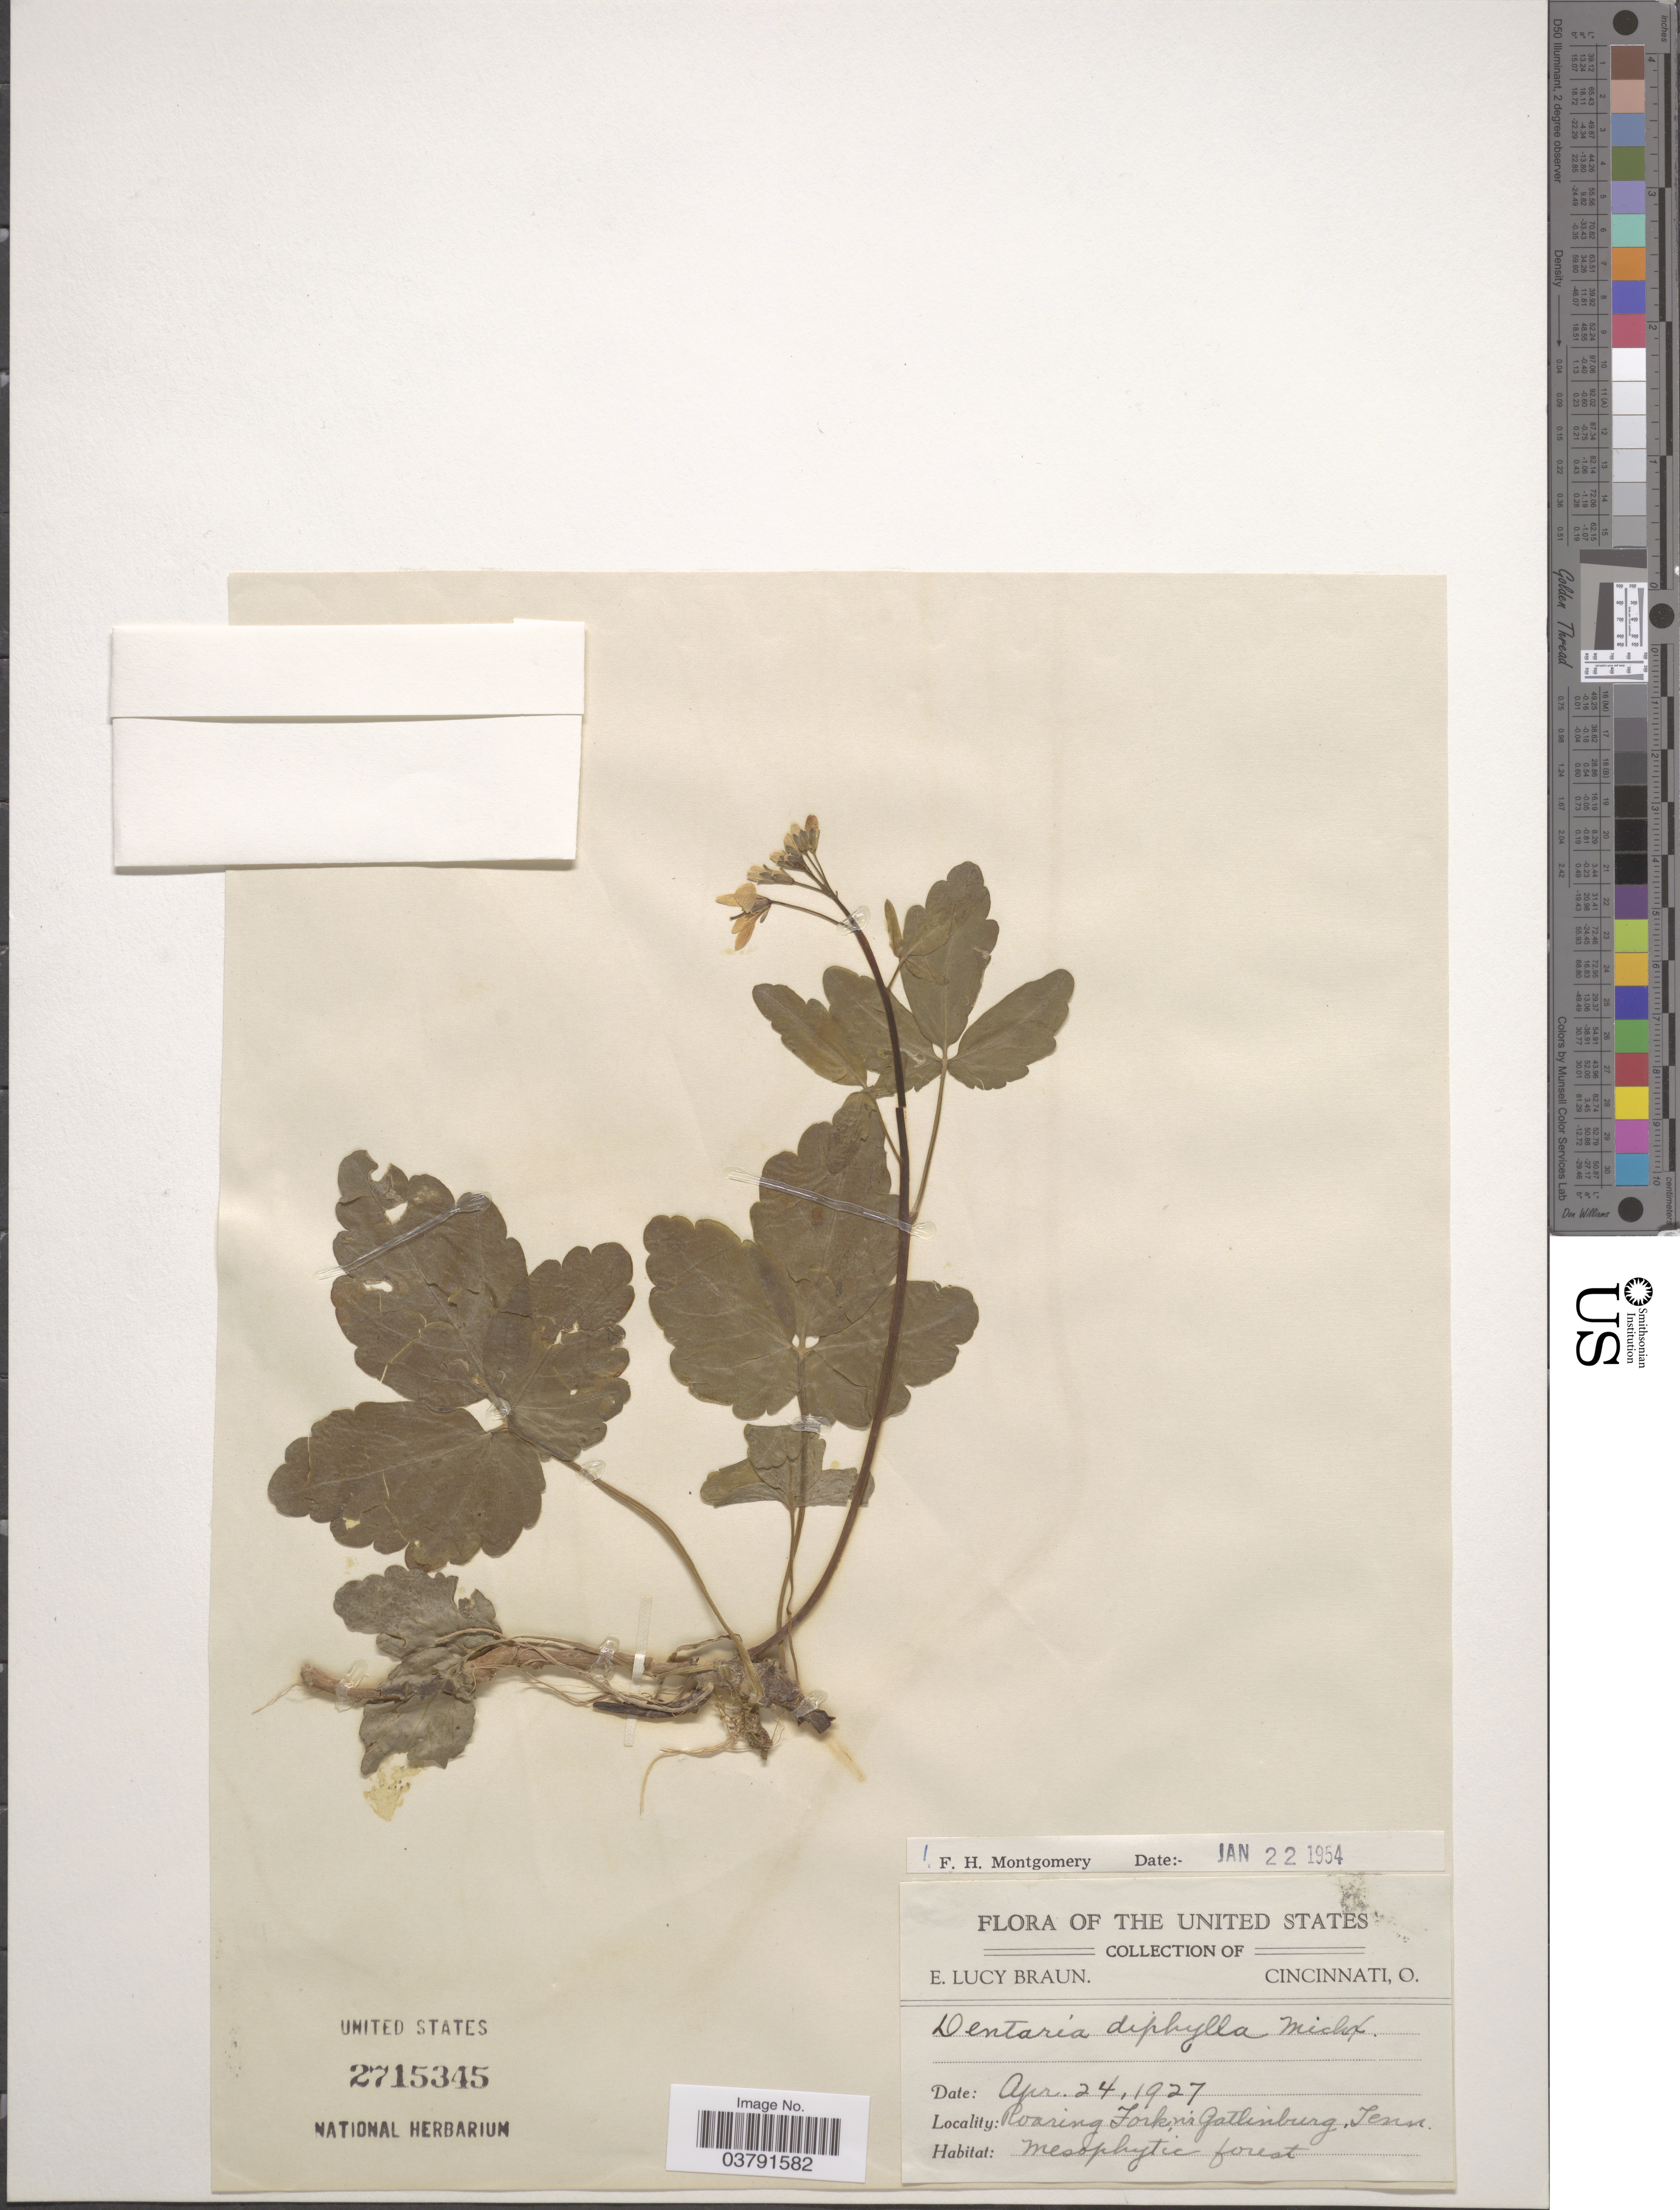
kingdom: Plantae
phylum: Tracheophyta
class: Magnoliopsida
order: Brassicales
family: Brassicaceae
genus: Dentaria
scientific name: Dentaria diphylla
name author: Michx.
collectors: E. L. Braun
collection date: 1927-04-24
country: United States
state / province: Tennessee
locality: Roaring Fork, n'r Gatlinburg.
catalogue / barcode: US 2715345